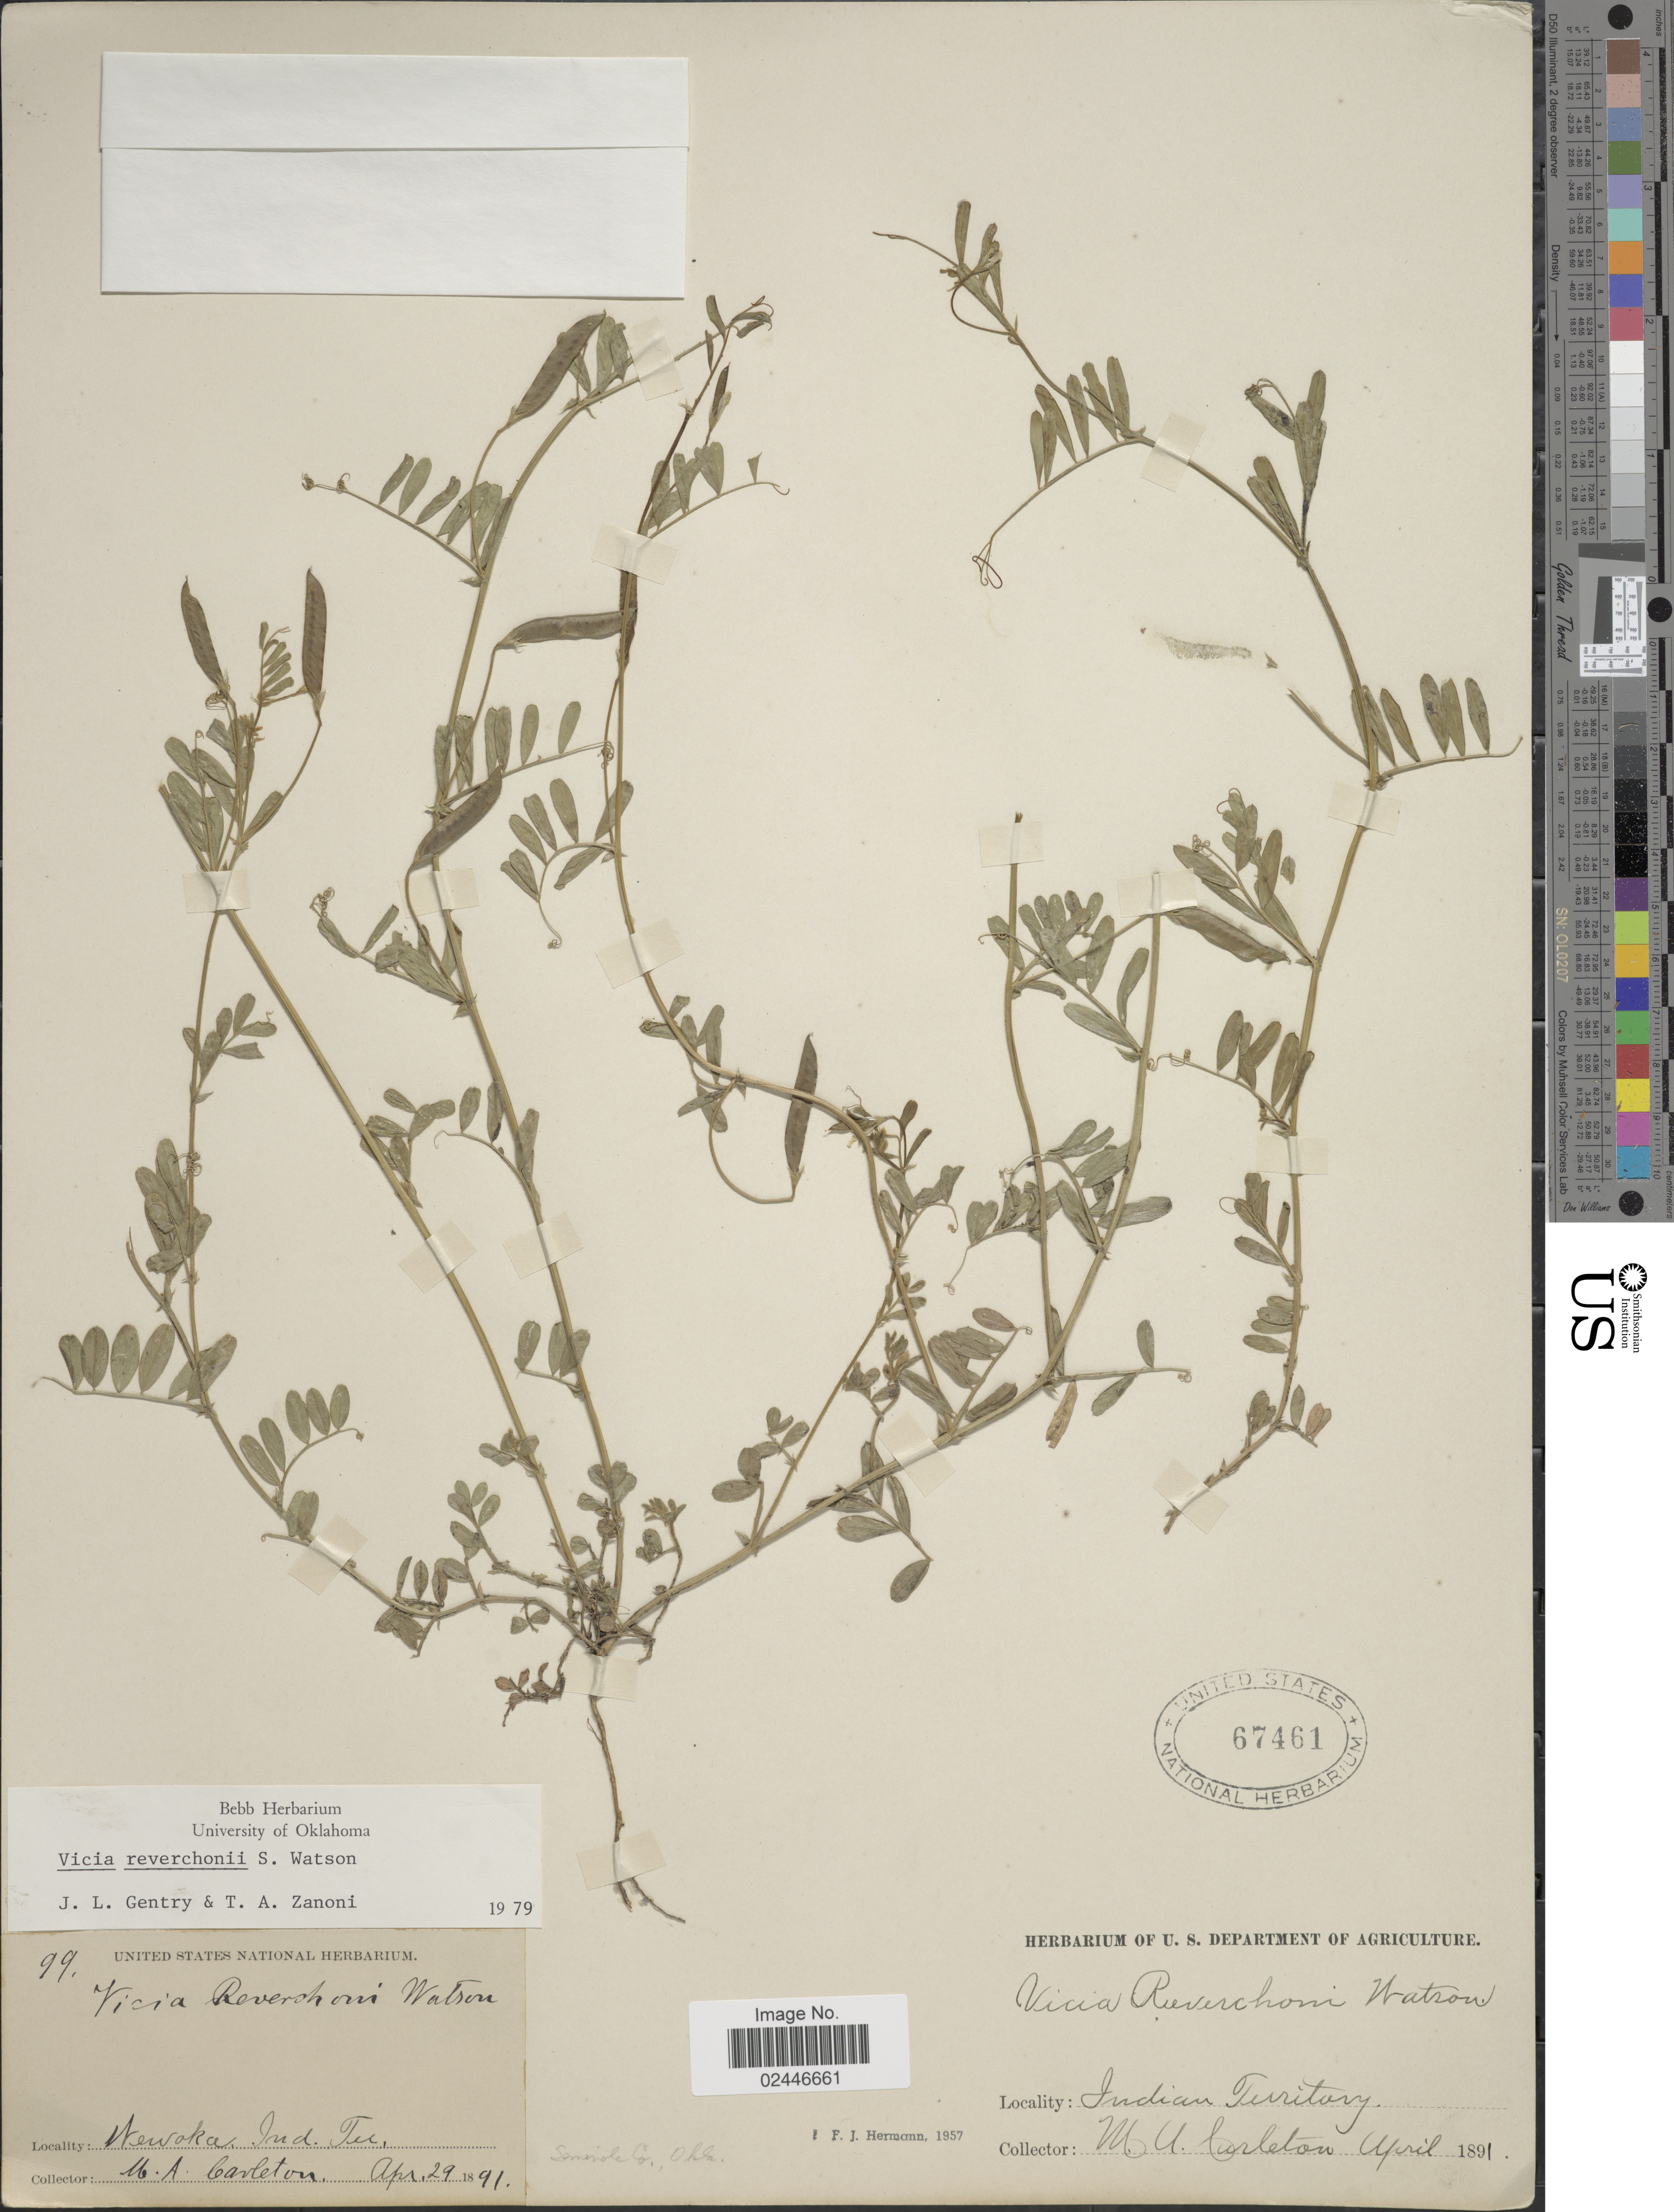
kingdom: Plantae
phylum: Tracheophyta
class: Magnoliopsida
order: Fabales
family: Fabaceae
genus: Vicia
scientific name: Vicia reverchonii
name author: S. Watson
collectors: M. A. Carleton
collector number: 99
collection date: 1891-04-29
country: United States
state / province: Oklahoma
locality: Indian Territory, Wewoka, Ind. Ter., Seminole Co., Okla.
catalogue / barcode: US 67461